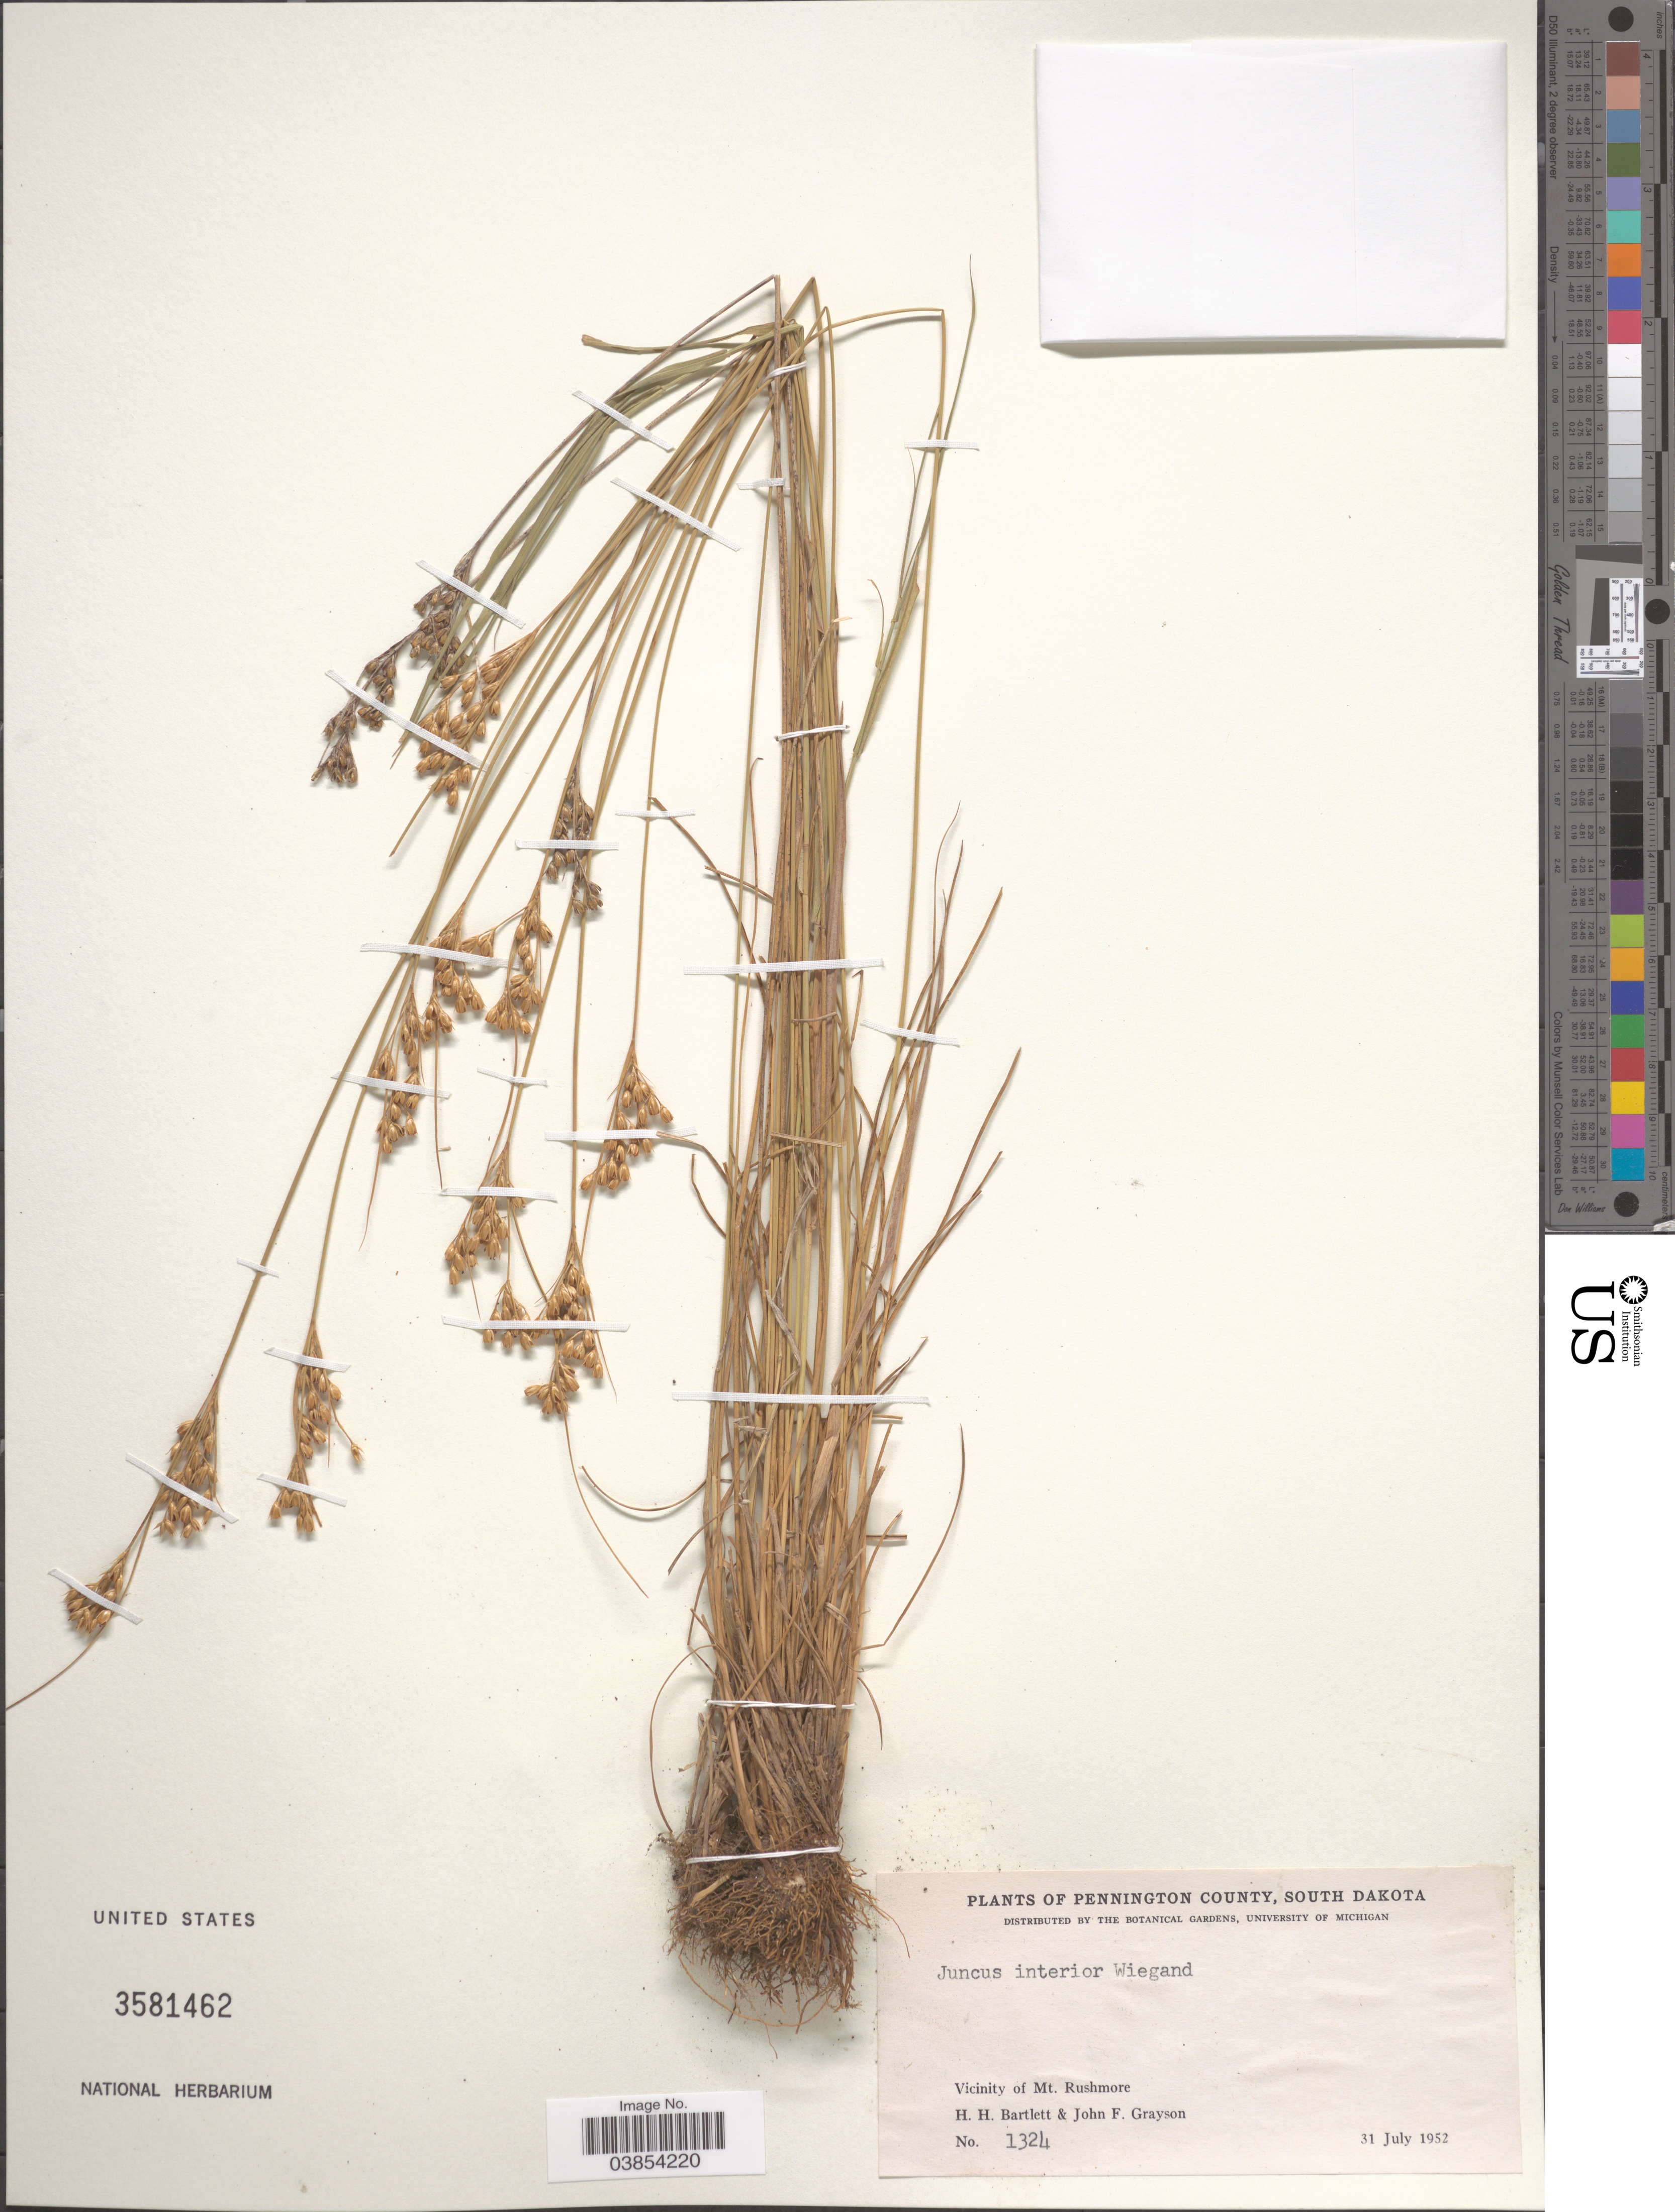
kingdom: Plantae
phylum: Tracheophyta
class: Liliopsida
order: Poales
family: Juncaceae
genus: Juncus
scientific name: Juncus interior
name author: Wiegand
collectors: H. H. Bartlett & J. Grayson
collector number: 1324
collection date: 1952-07-31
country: United States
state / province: South Dakota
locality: Pennington County. Vicinity of Mt. Rushmore.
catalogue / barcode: US 3581462